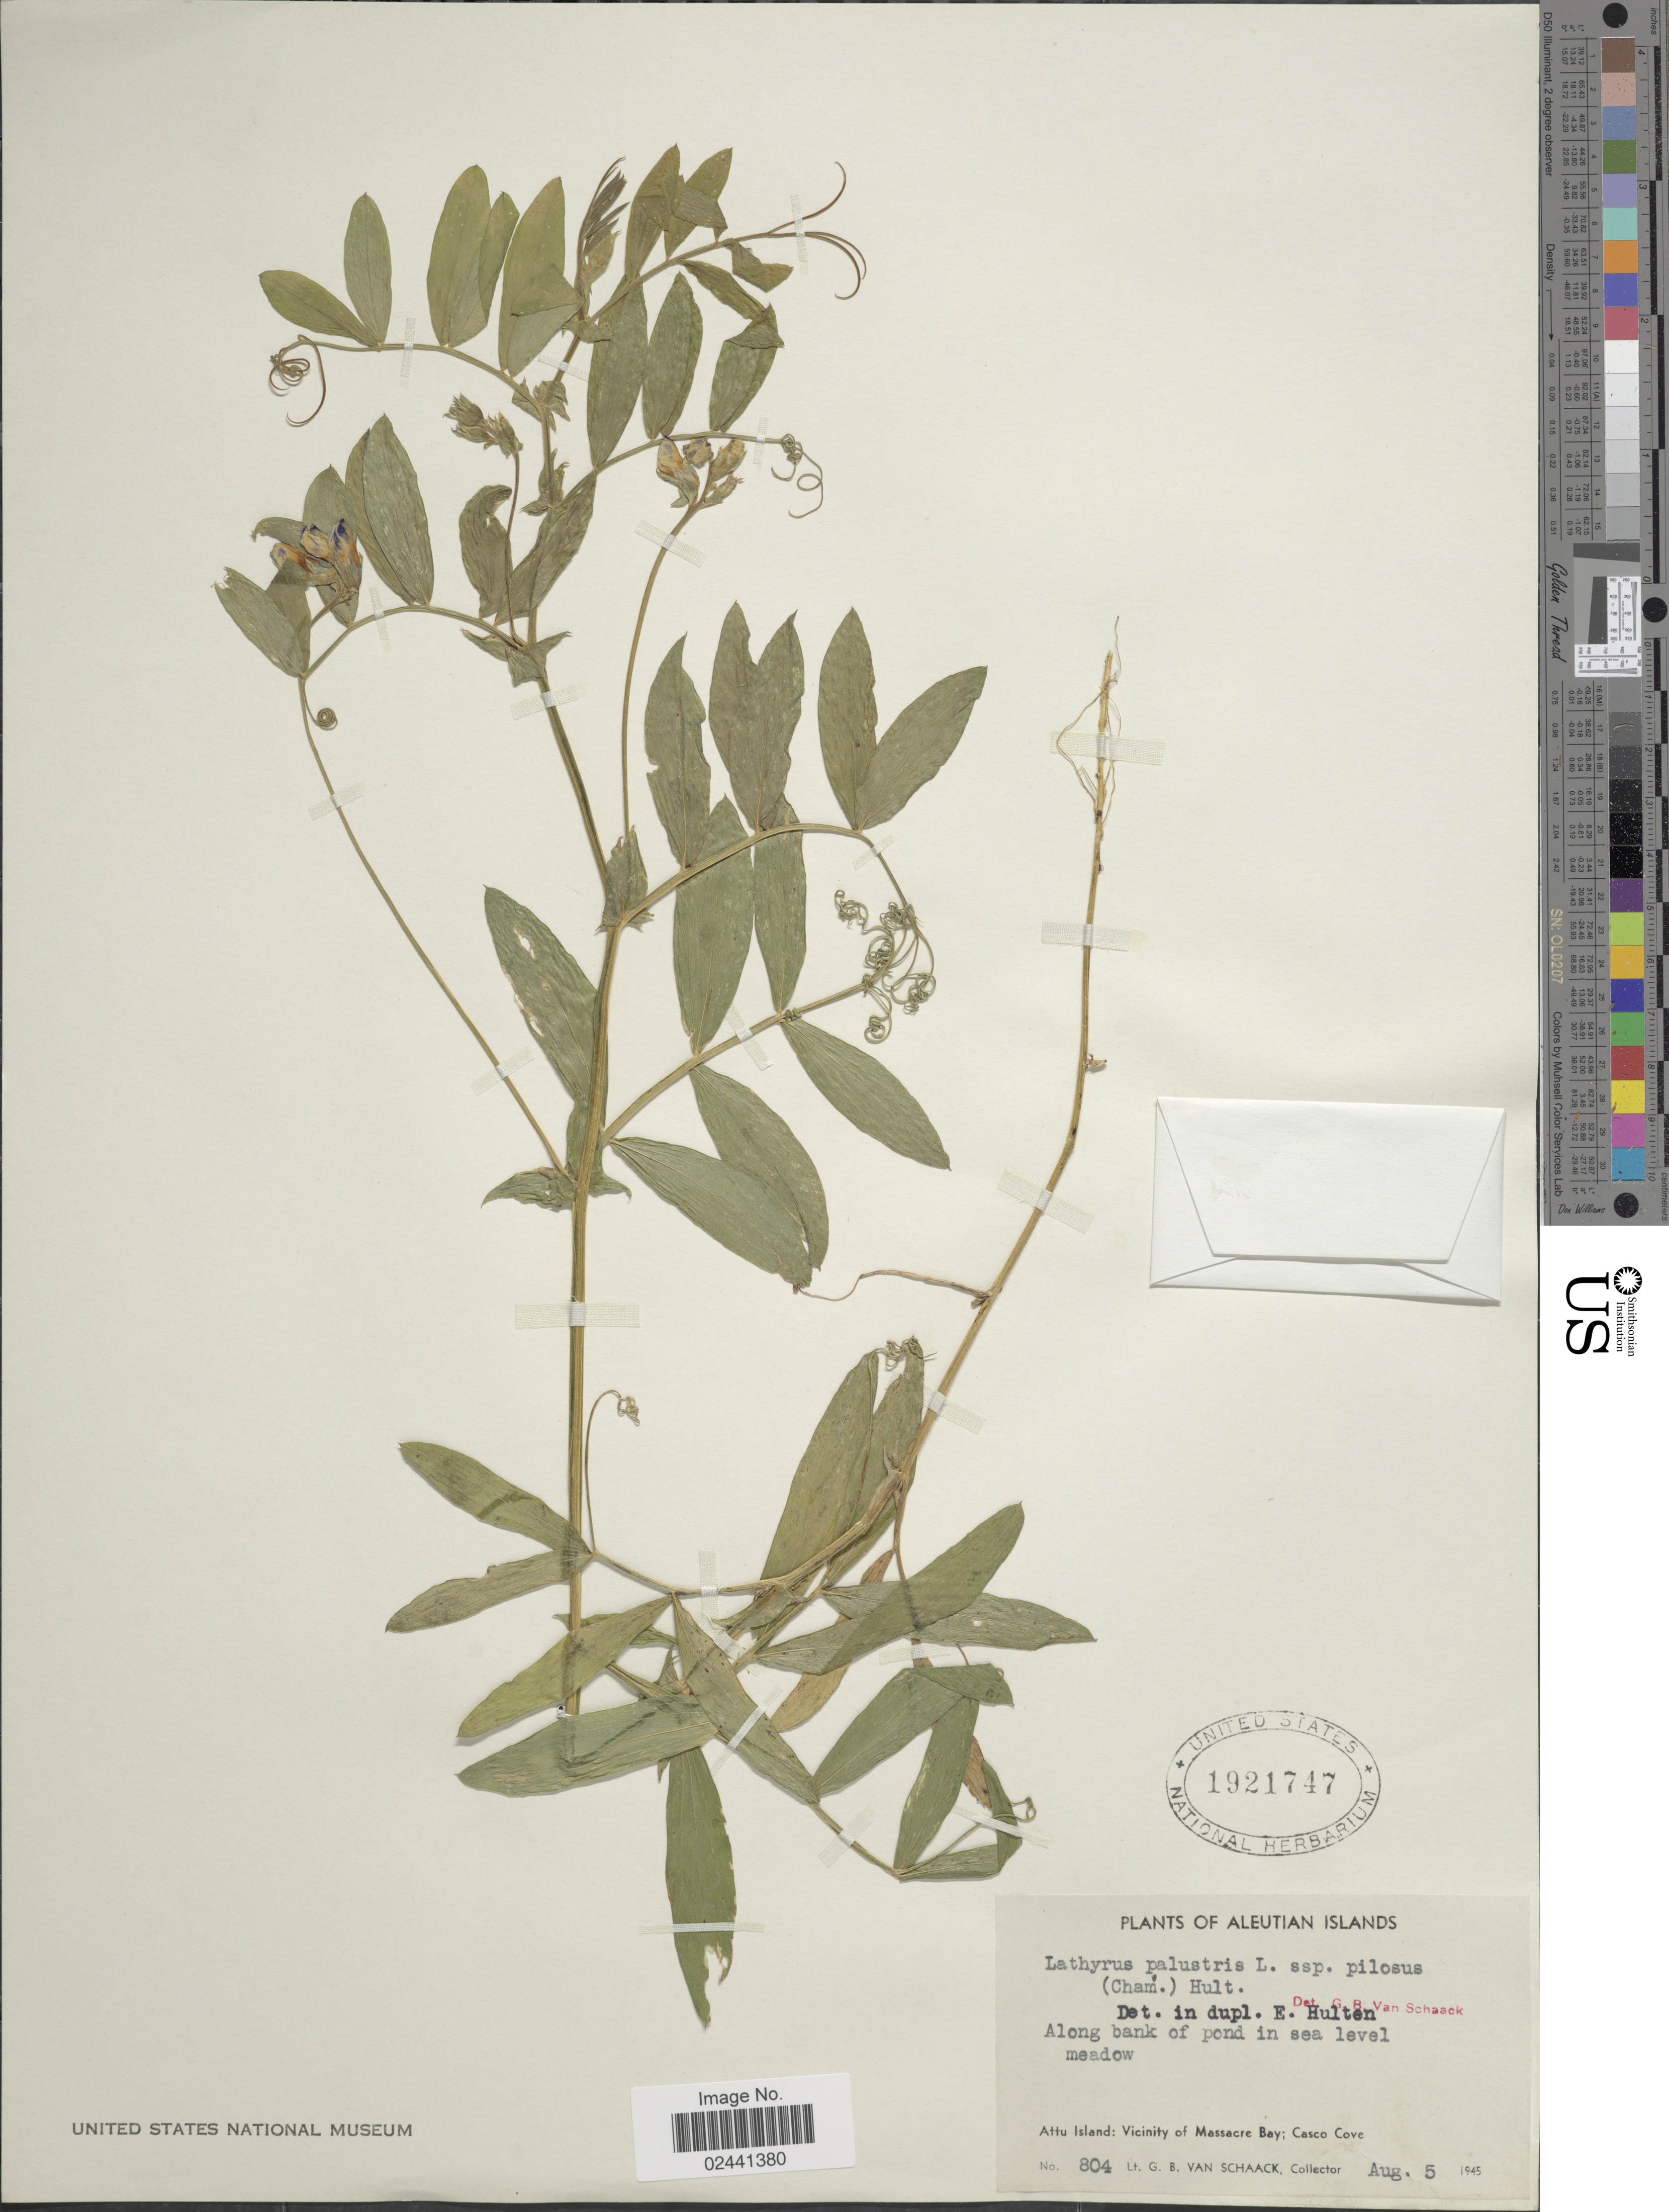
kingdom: Plantae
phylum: Tracheophyta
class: Magnoliopsida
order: Fabales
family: Fabaceae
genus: Lathyrus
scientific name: Lathyrus palustris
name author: L.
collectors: G. Van Schaack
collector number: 804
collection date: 1945-08-05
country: United States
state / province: Alaska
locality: Aleutian Islands, Along bank of pond in sea level meadow, Attu Island: Vicinity of Massacre Bay; Casco Cove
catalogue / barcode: US 1921747